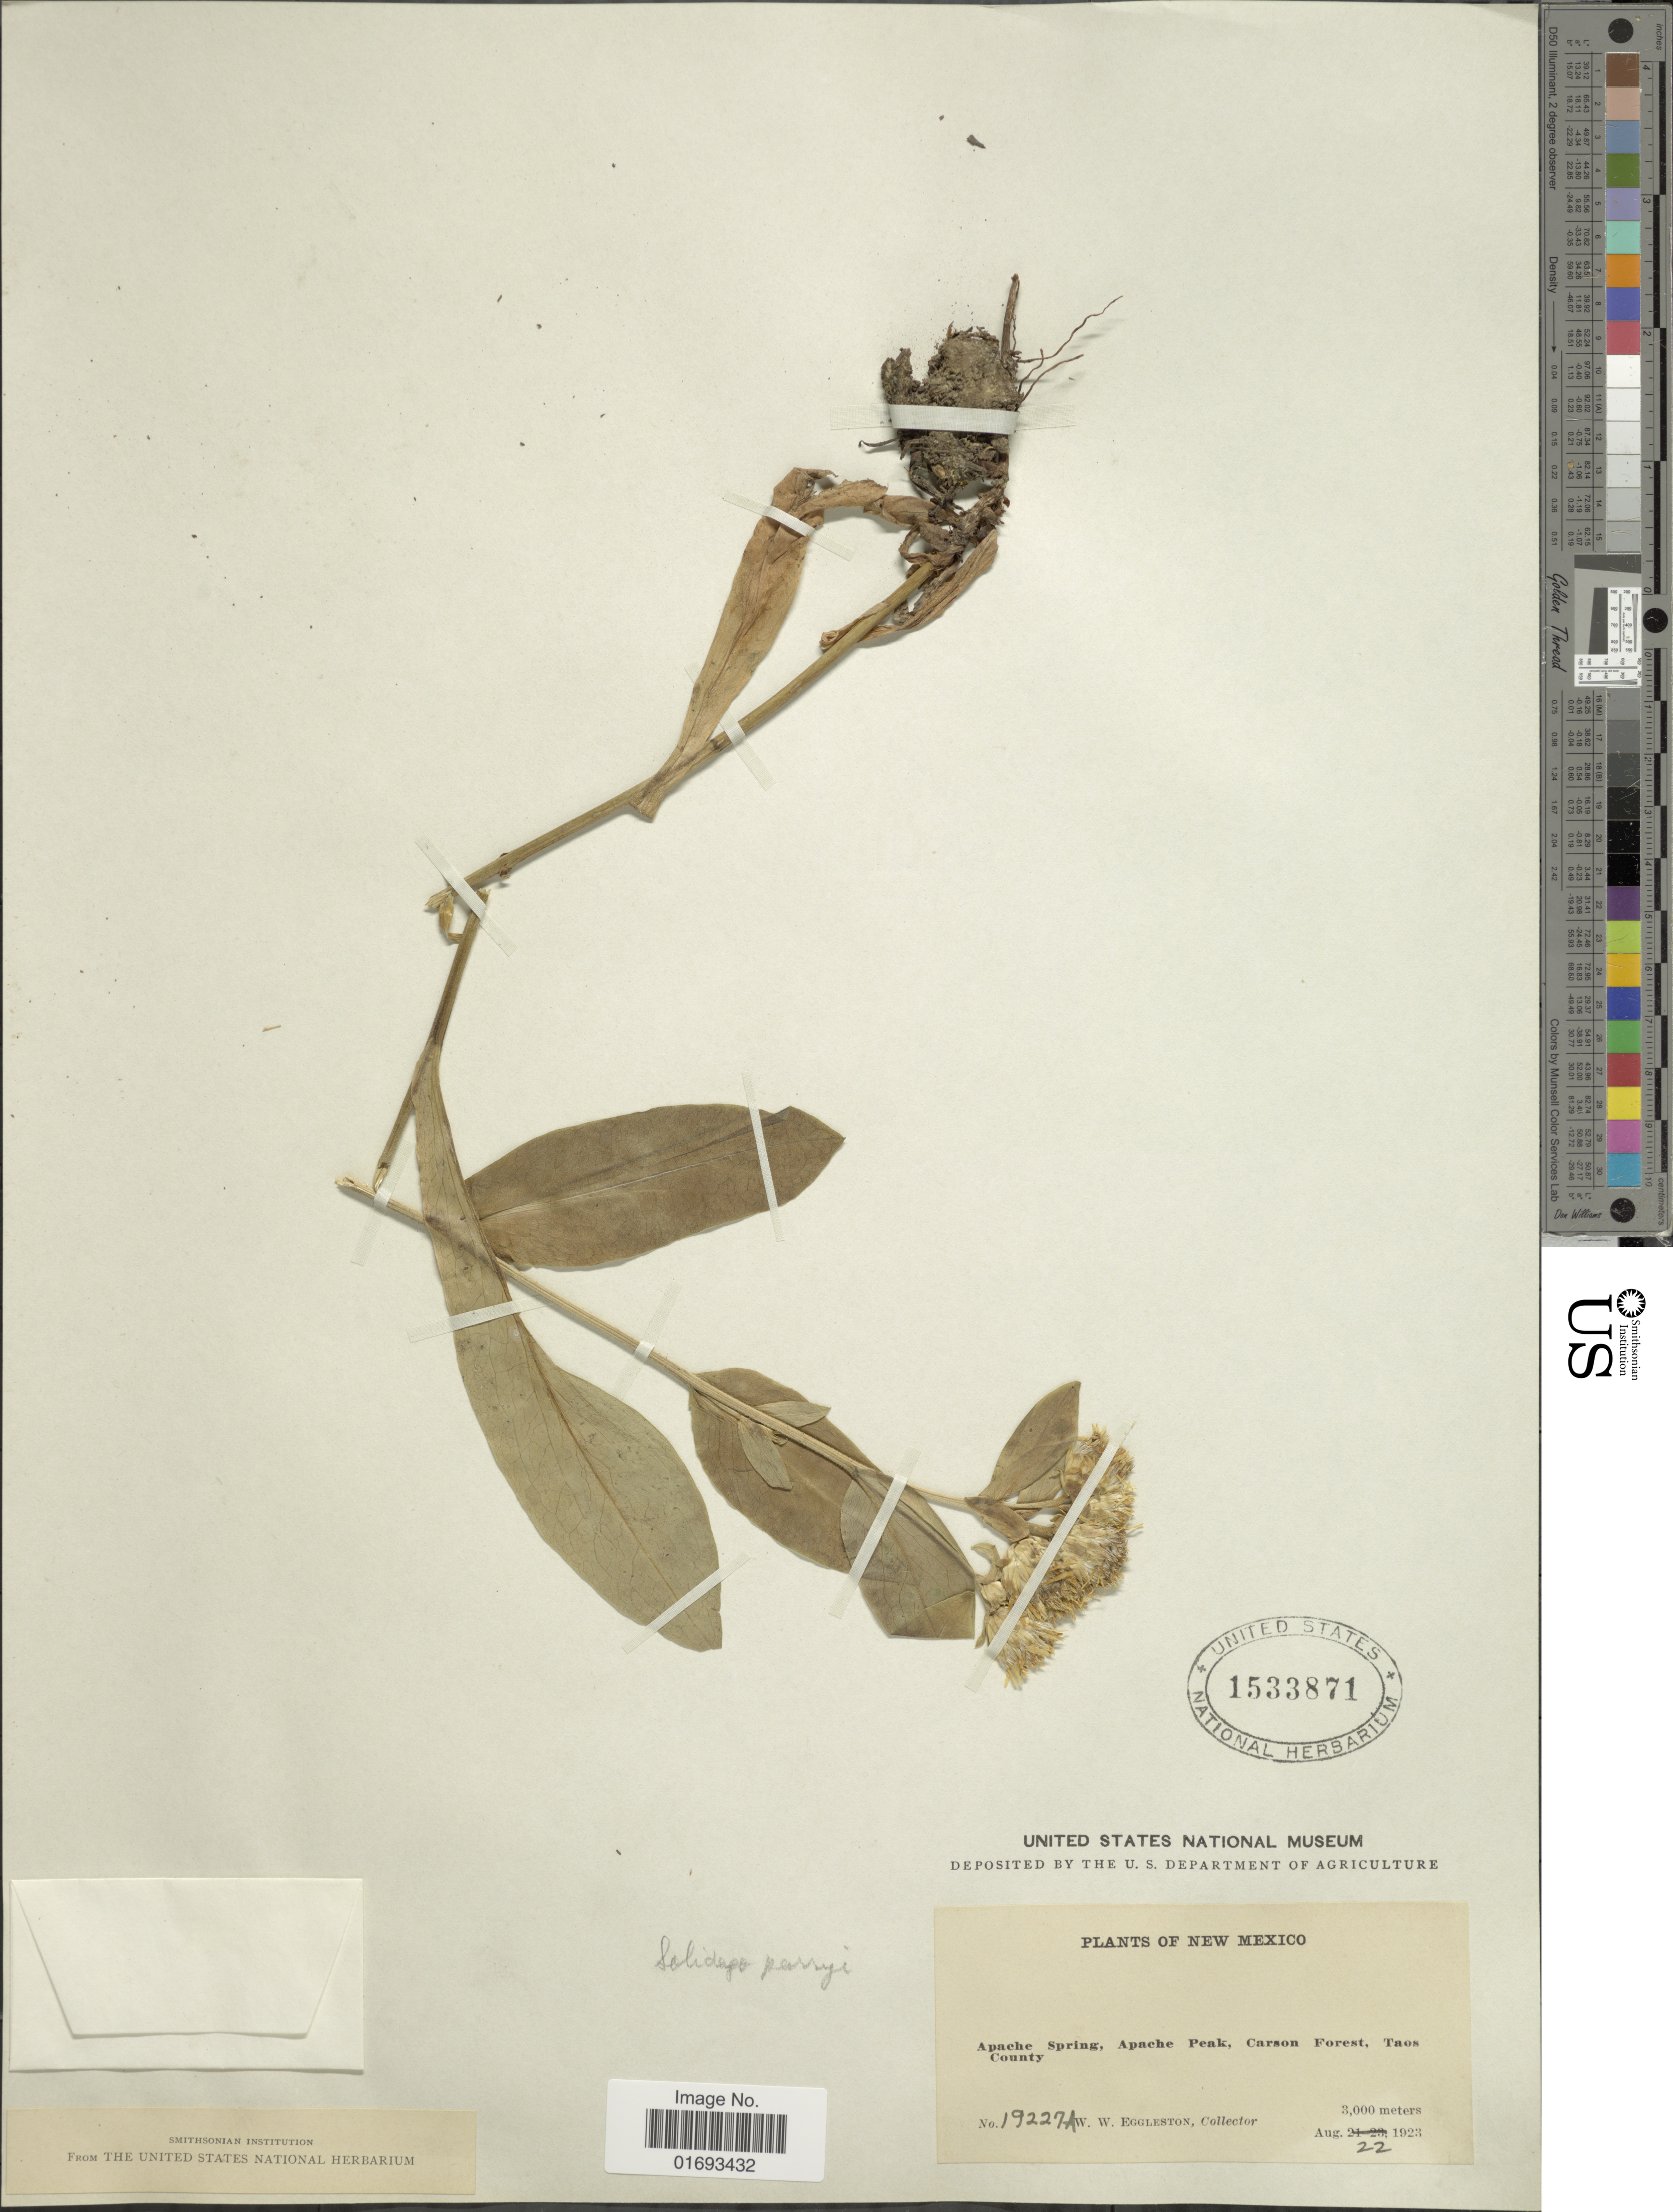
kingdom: Plantae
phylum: Tracheophyta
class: Magnoliopsida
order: Asterales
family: Asteraceae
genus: Oreochrysum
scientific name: Oreochrysum parryi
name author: (A. Gray) Rydb.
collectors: W. W. Eggleston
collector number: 19227A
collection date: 1923-08-22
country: United States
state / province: New Mexico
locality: Apache Spring, Apache Peak, Carson forest, Taos County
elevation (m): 3000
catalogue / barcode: US 1533871